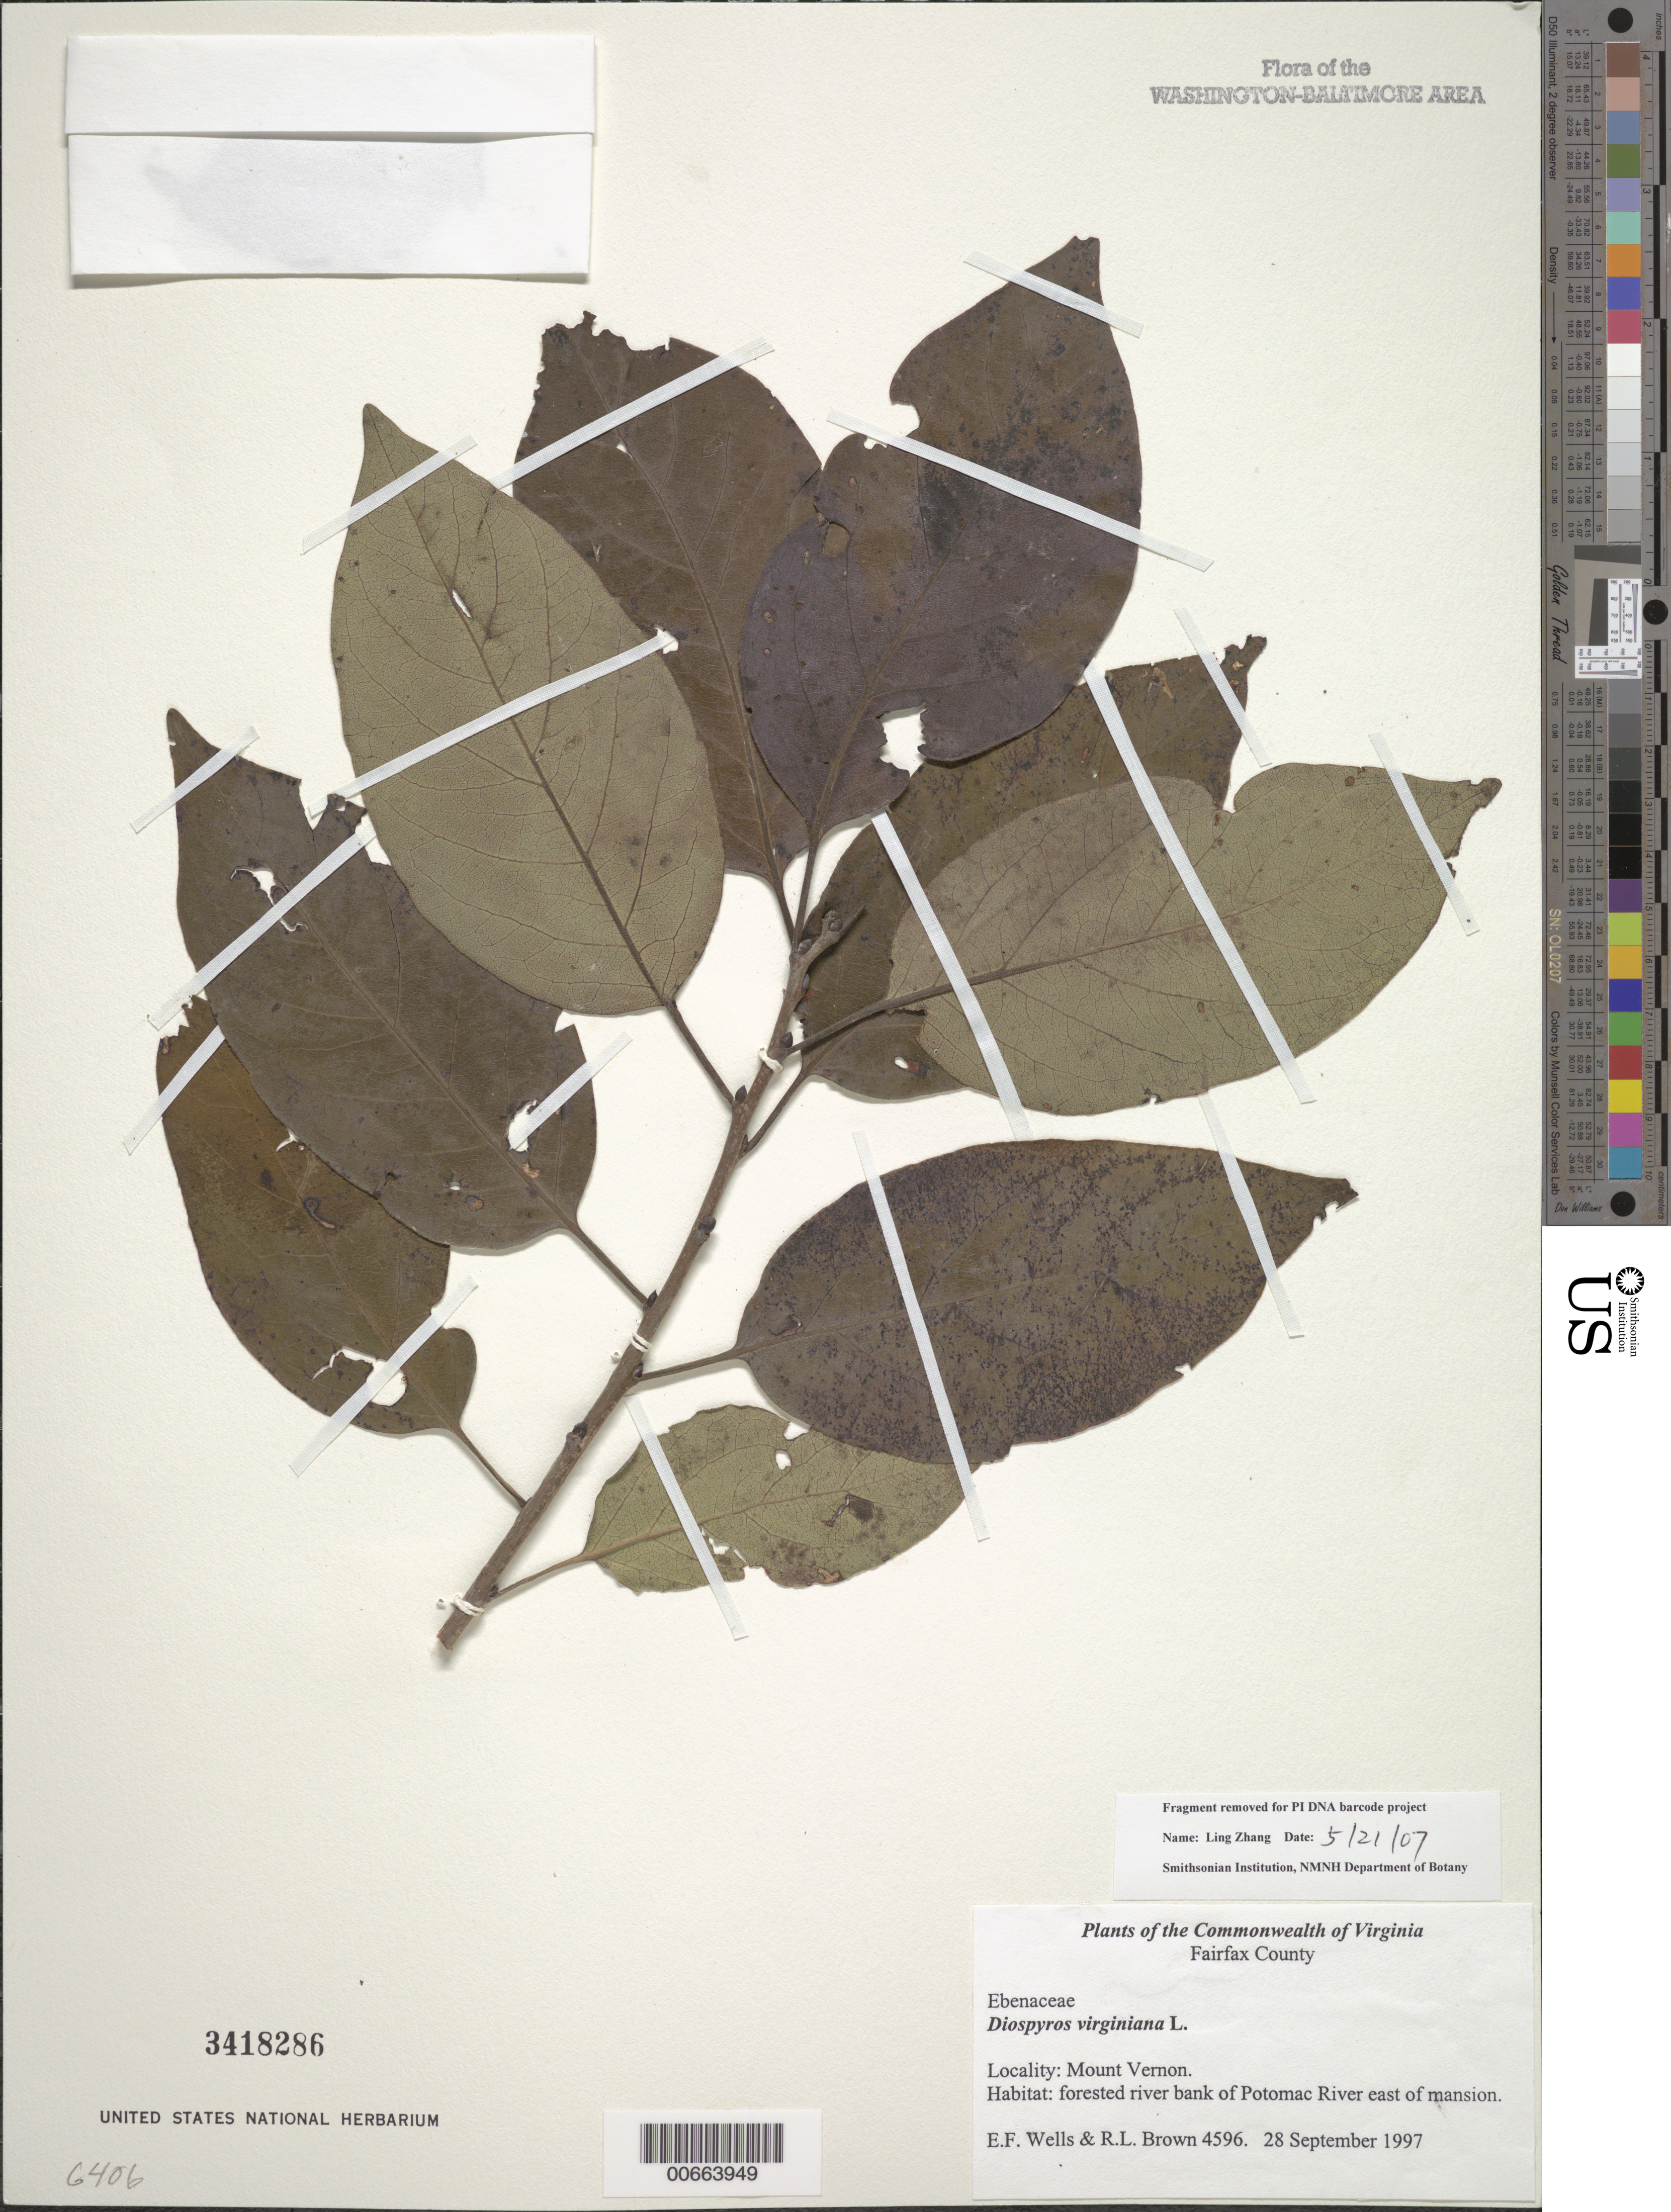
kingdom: Plantae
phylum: Tracheophyta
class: Magnoliopsida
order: Ericales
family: Ebenaceae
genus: Diospyros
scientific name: Diospyros virginiana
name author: L.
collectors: E. F. Wells & R. L. Brown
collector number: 4596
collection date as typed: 03 Jun 1998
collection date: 1998-06-03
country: United States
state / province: Virginia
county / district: Fairfax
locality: Mount Vernon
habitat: forested river bank of Potomac River east of mansion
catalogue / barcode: US 3418286